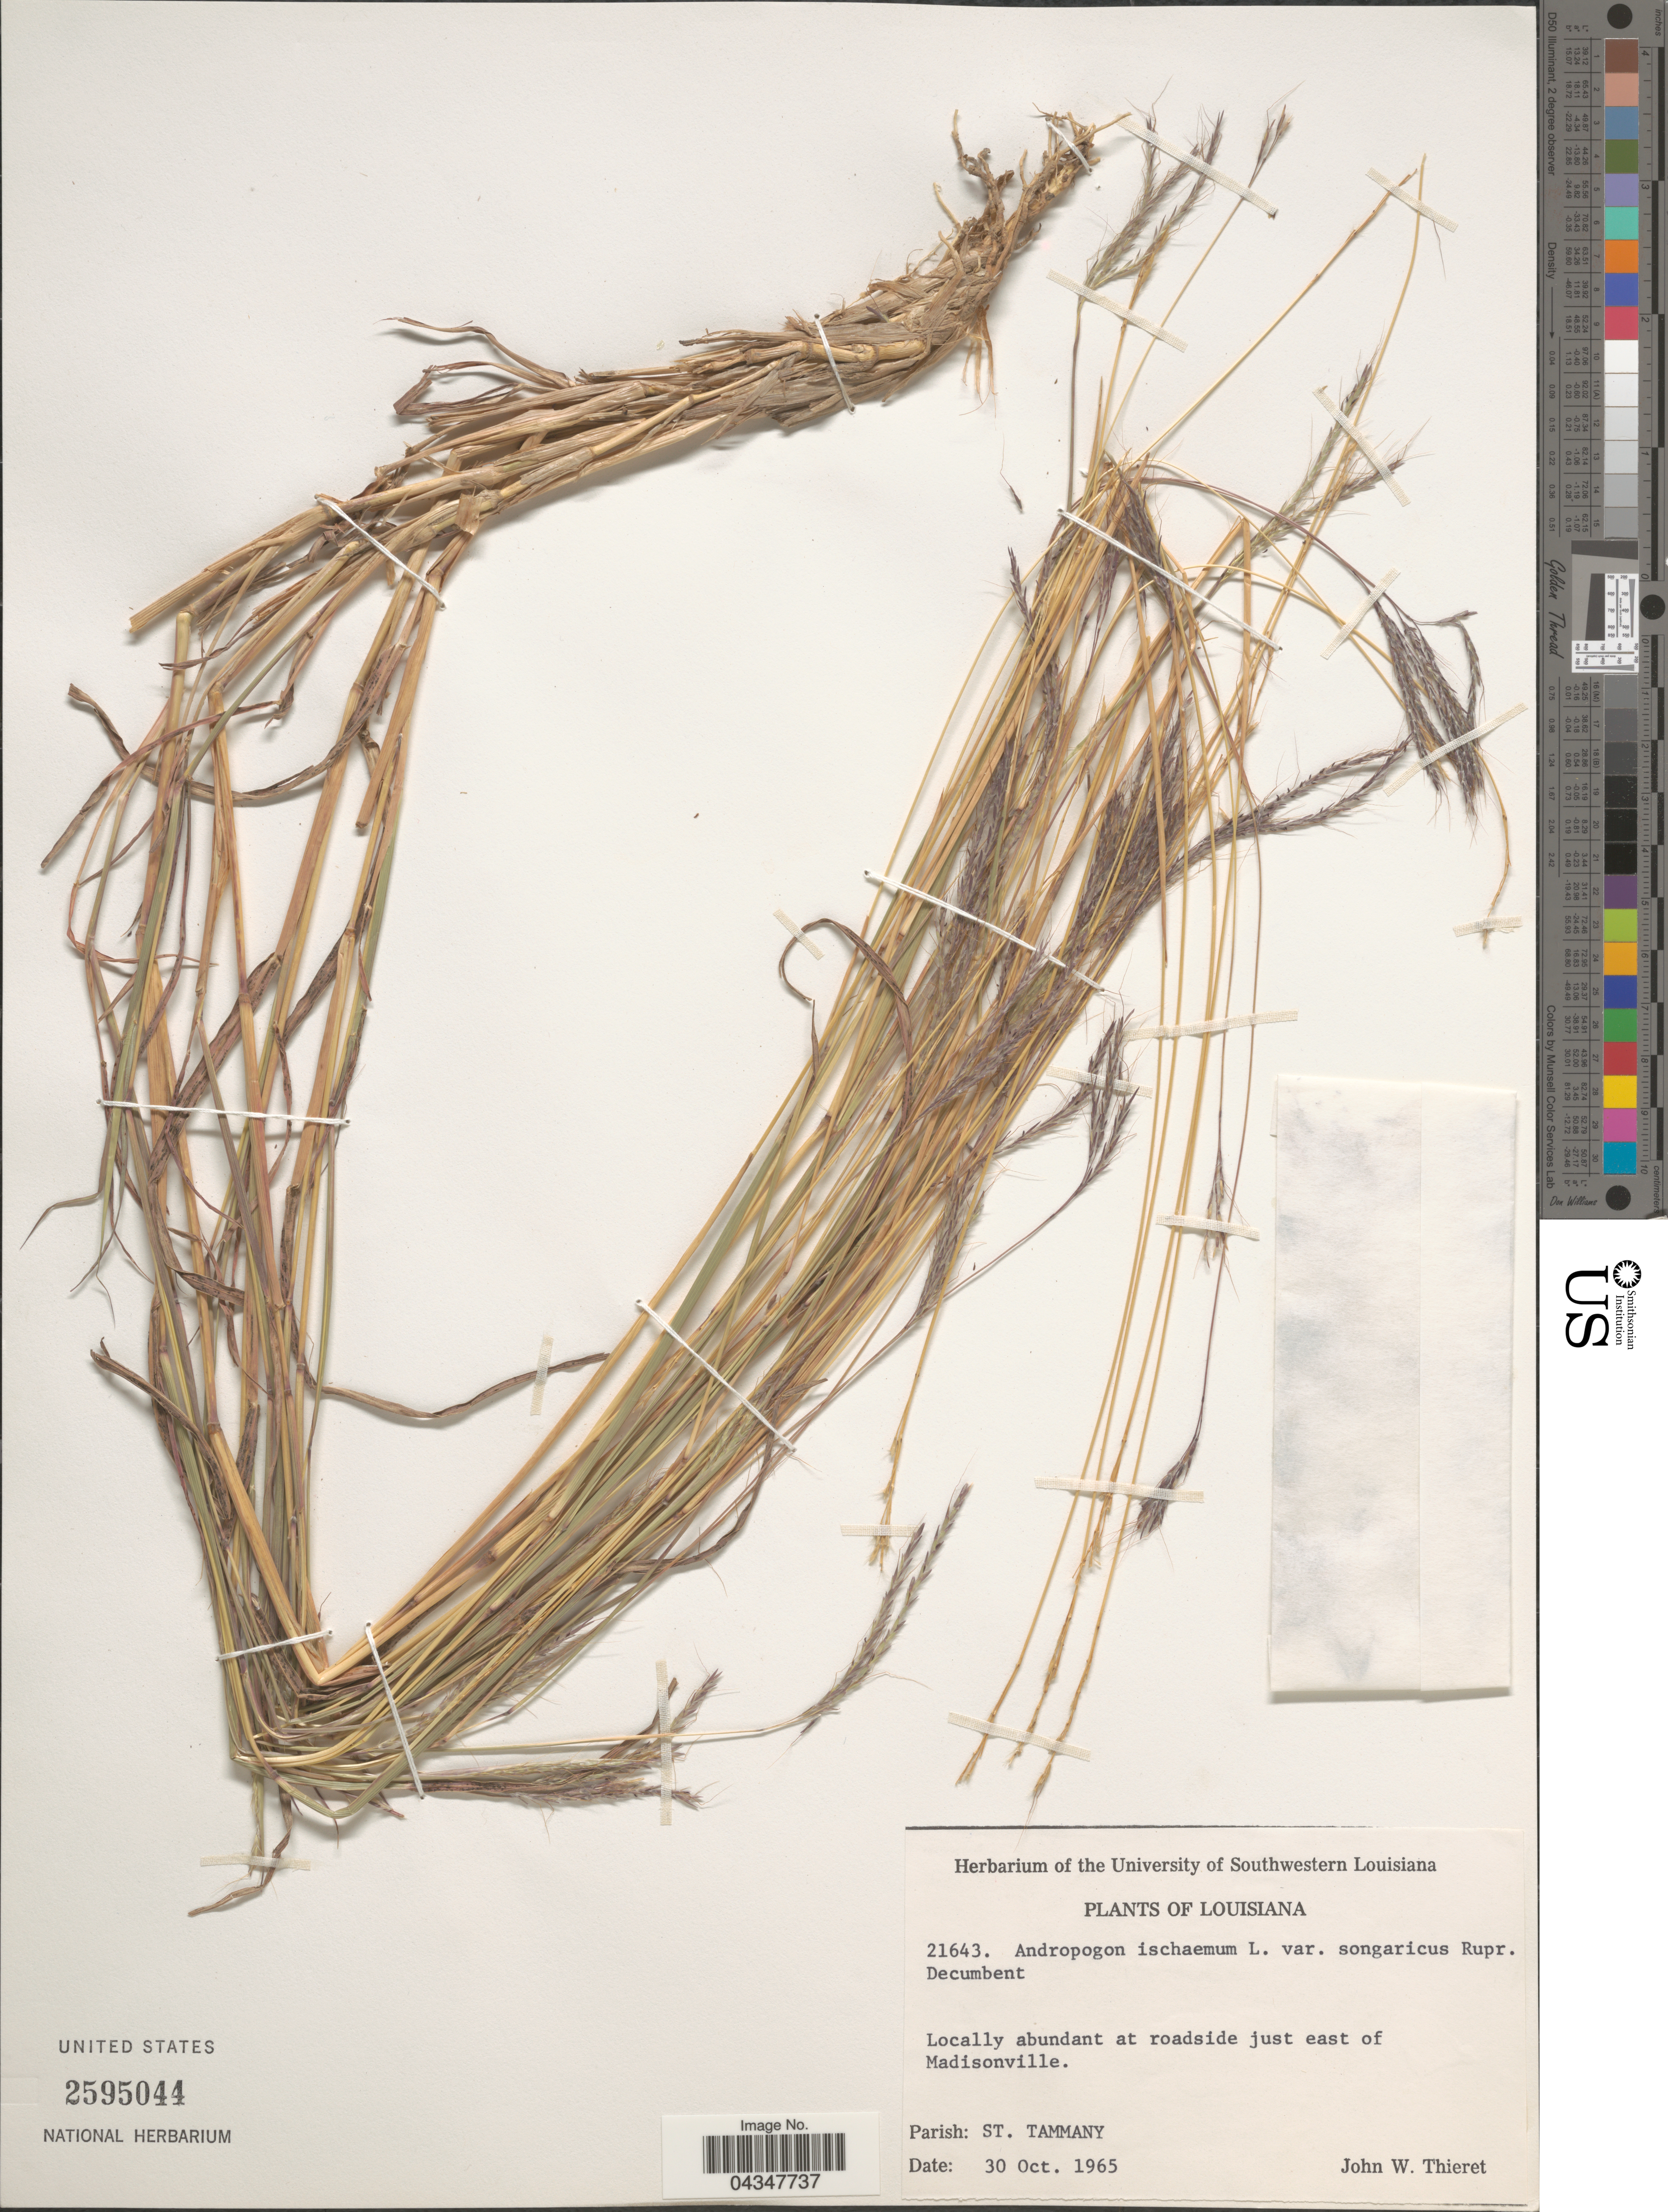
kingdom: Plantae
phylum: Tracheophyta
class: Liliopsida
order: Poales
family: Poaceae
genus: Bothriochloa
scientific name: Bothriochloa ischaemum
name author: (L.) Keng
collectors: J. W. Thieret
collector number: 21643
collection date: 1965-10-30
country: United States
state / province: Louisiana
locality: Locally abundant at roadside just east of Madisonville. Parish: St. Tammany.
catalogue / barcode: US 2595044